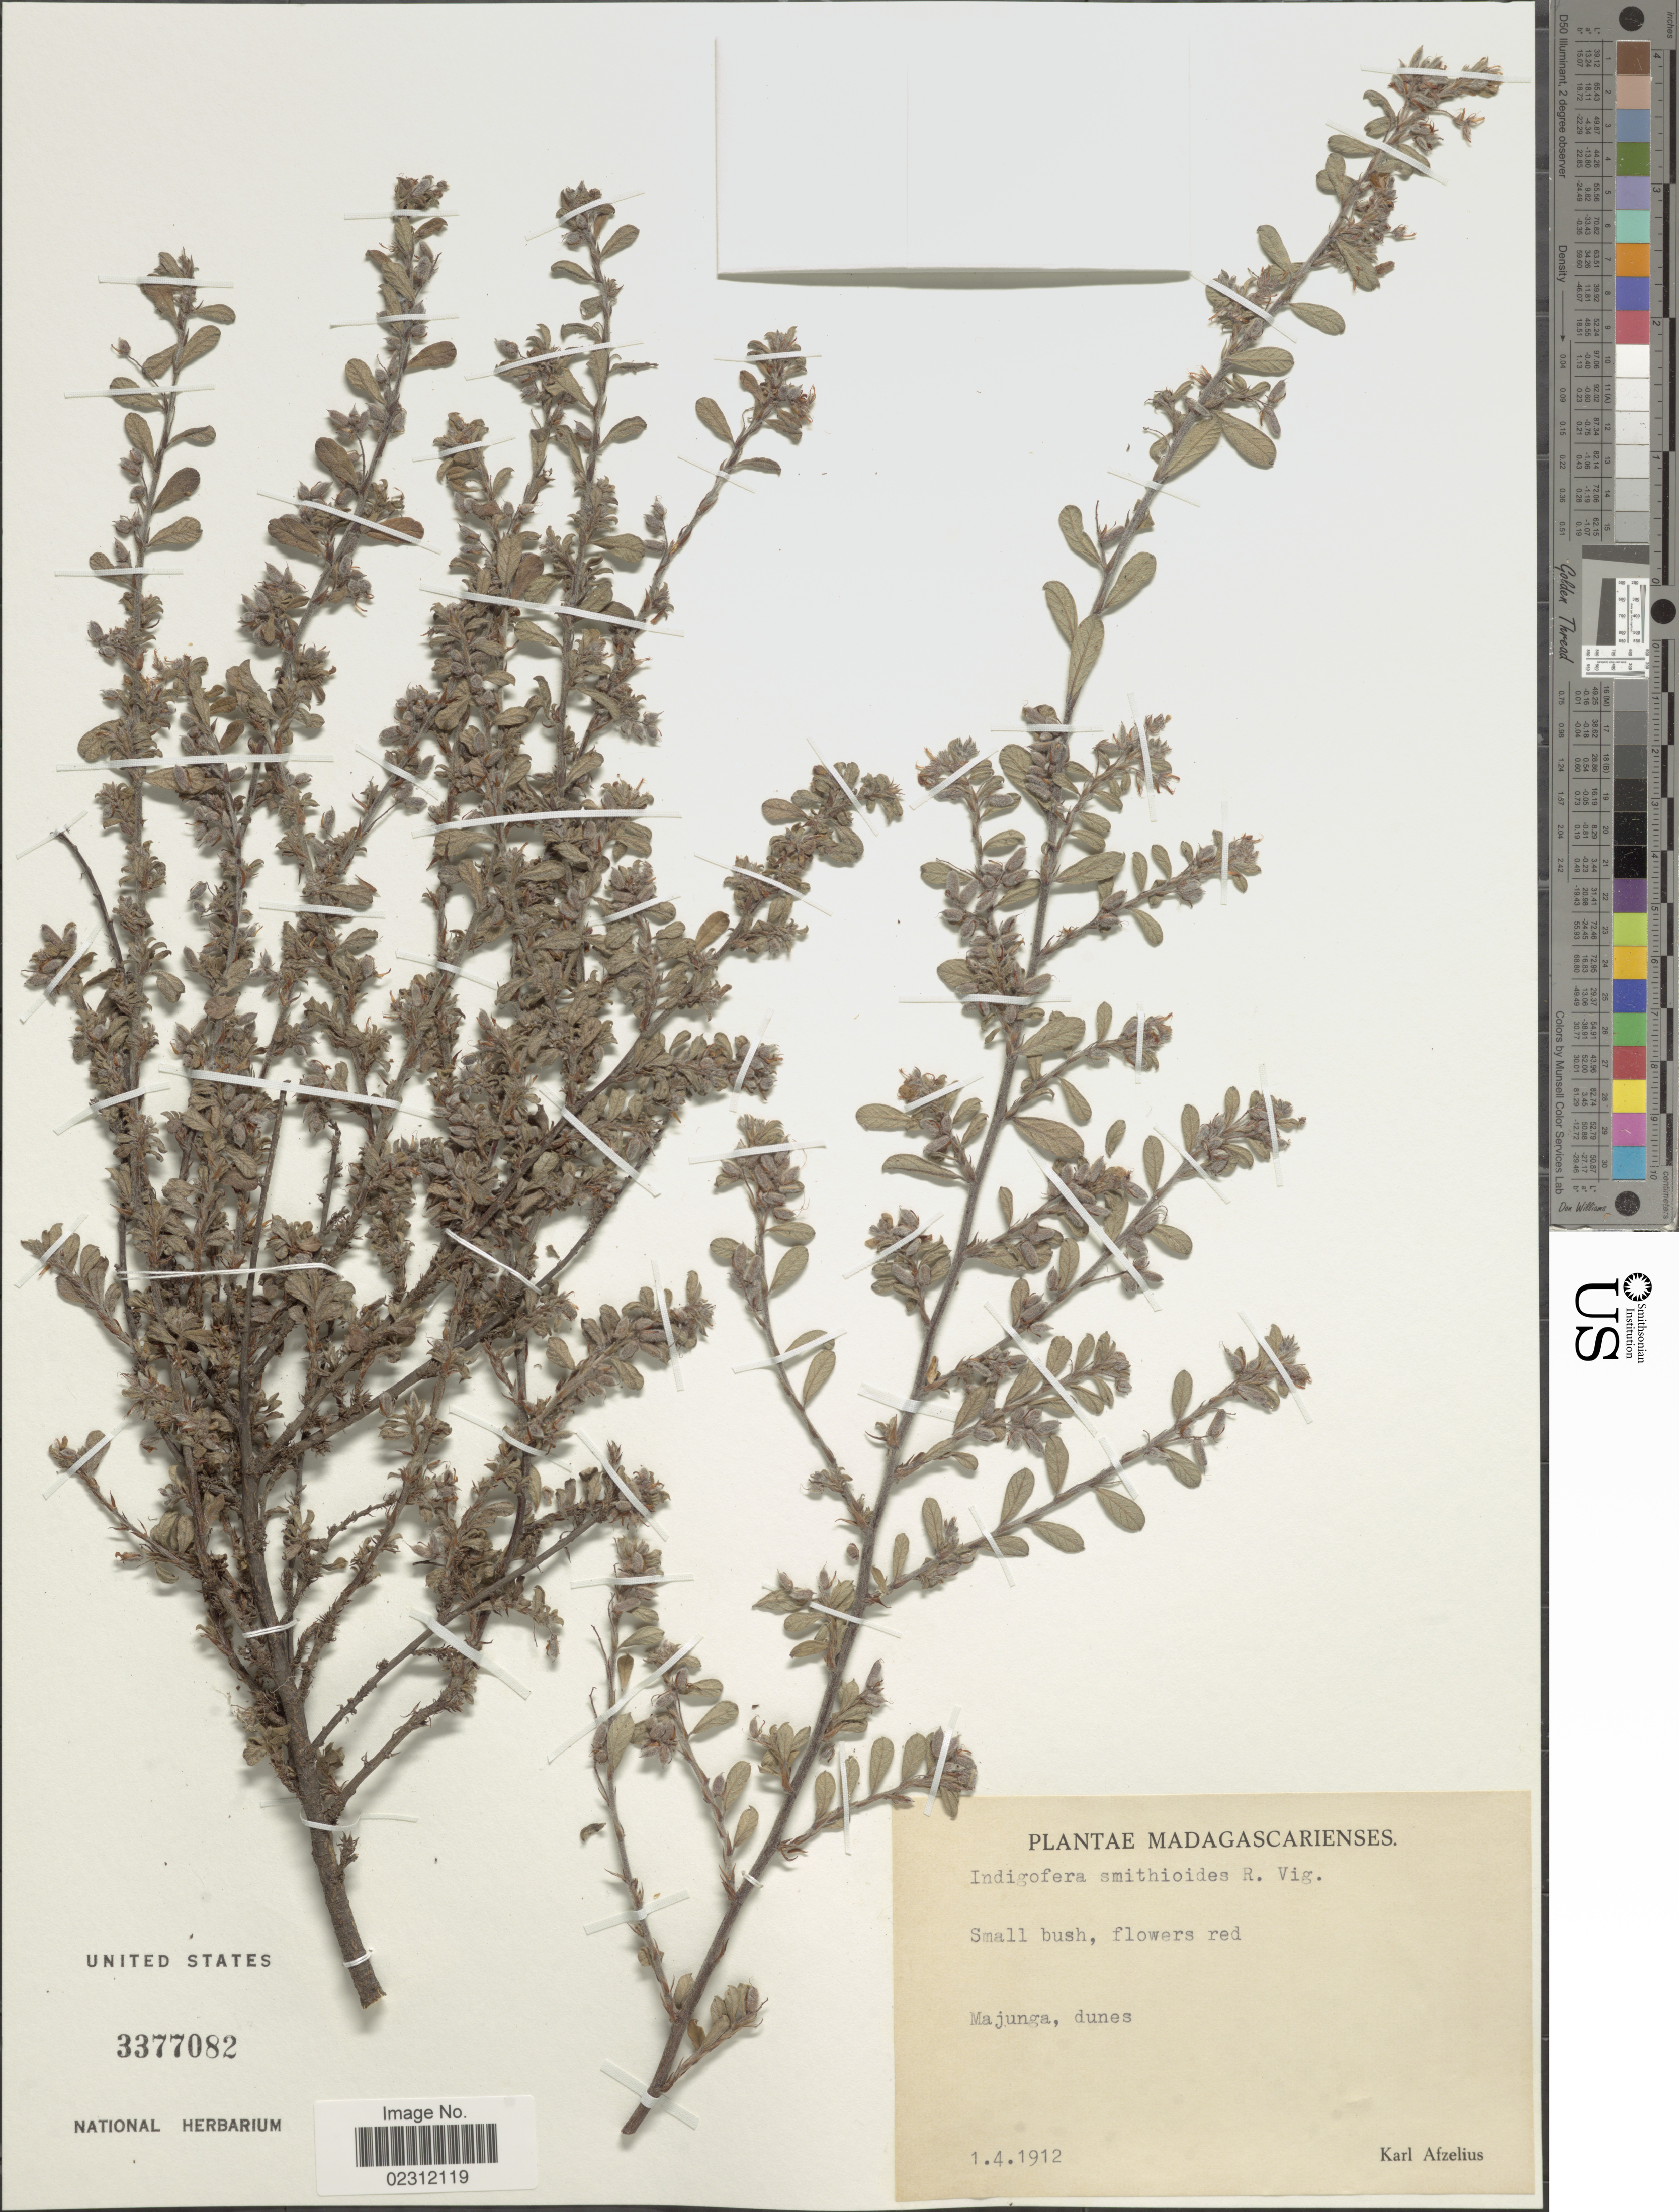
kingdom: Plantae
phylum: Tracheophyta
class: Magnoliopsida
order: Fabales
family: Fabaceae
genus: Indigofera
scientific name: Indigofera smithioides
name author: R. Vig.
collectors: K. R. Afzelius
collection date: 1912-04-01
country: Madagascar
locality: Majunga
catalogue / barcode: US 3377082